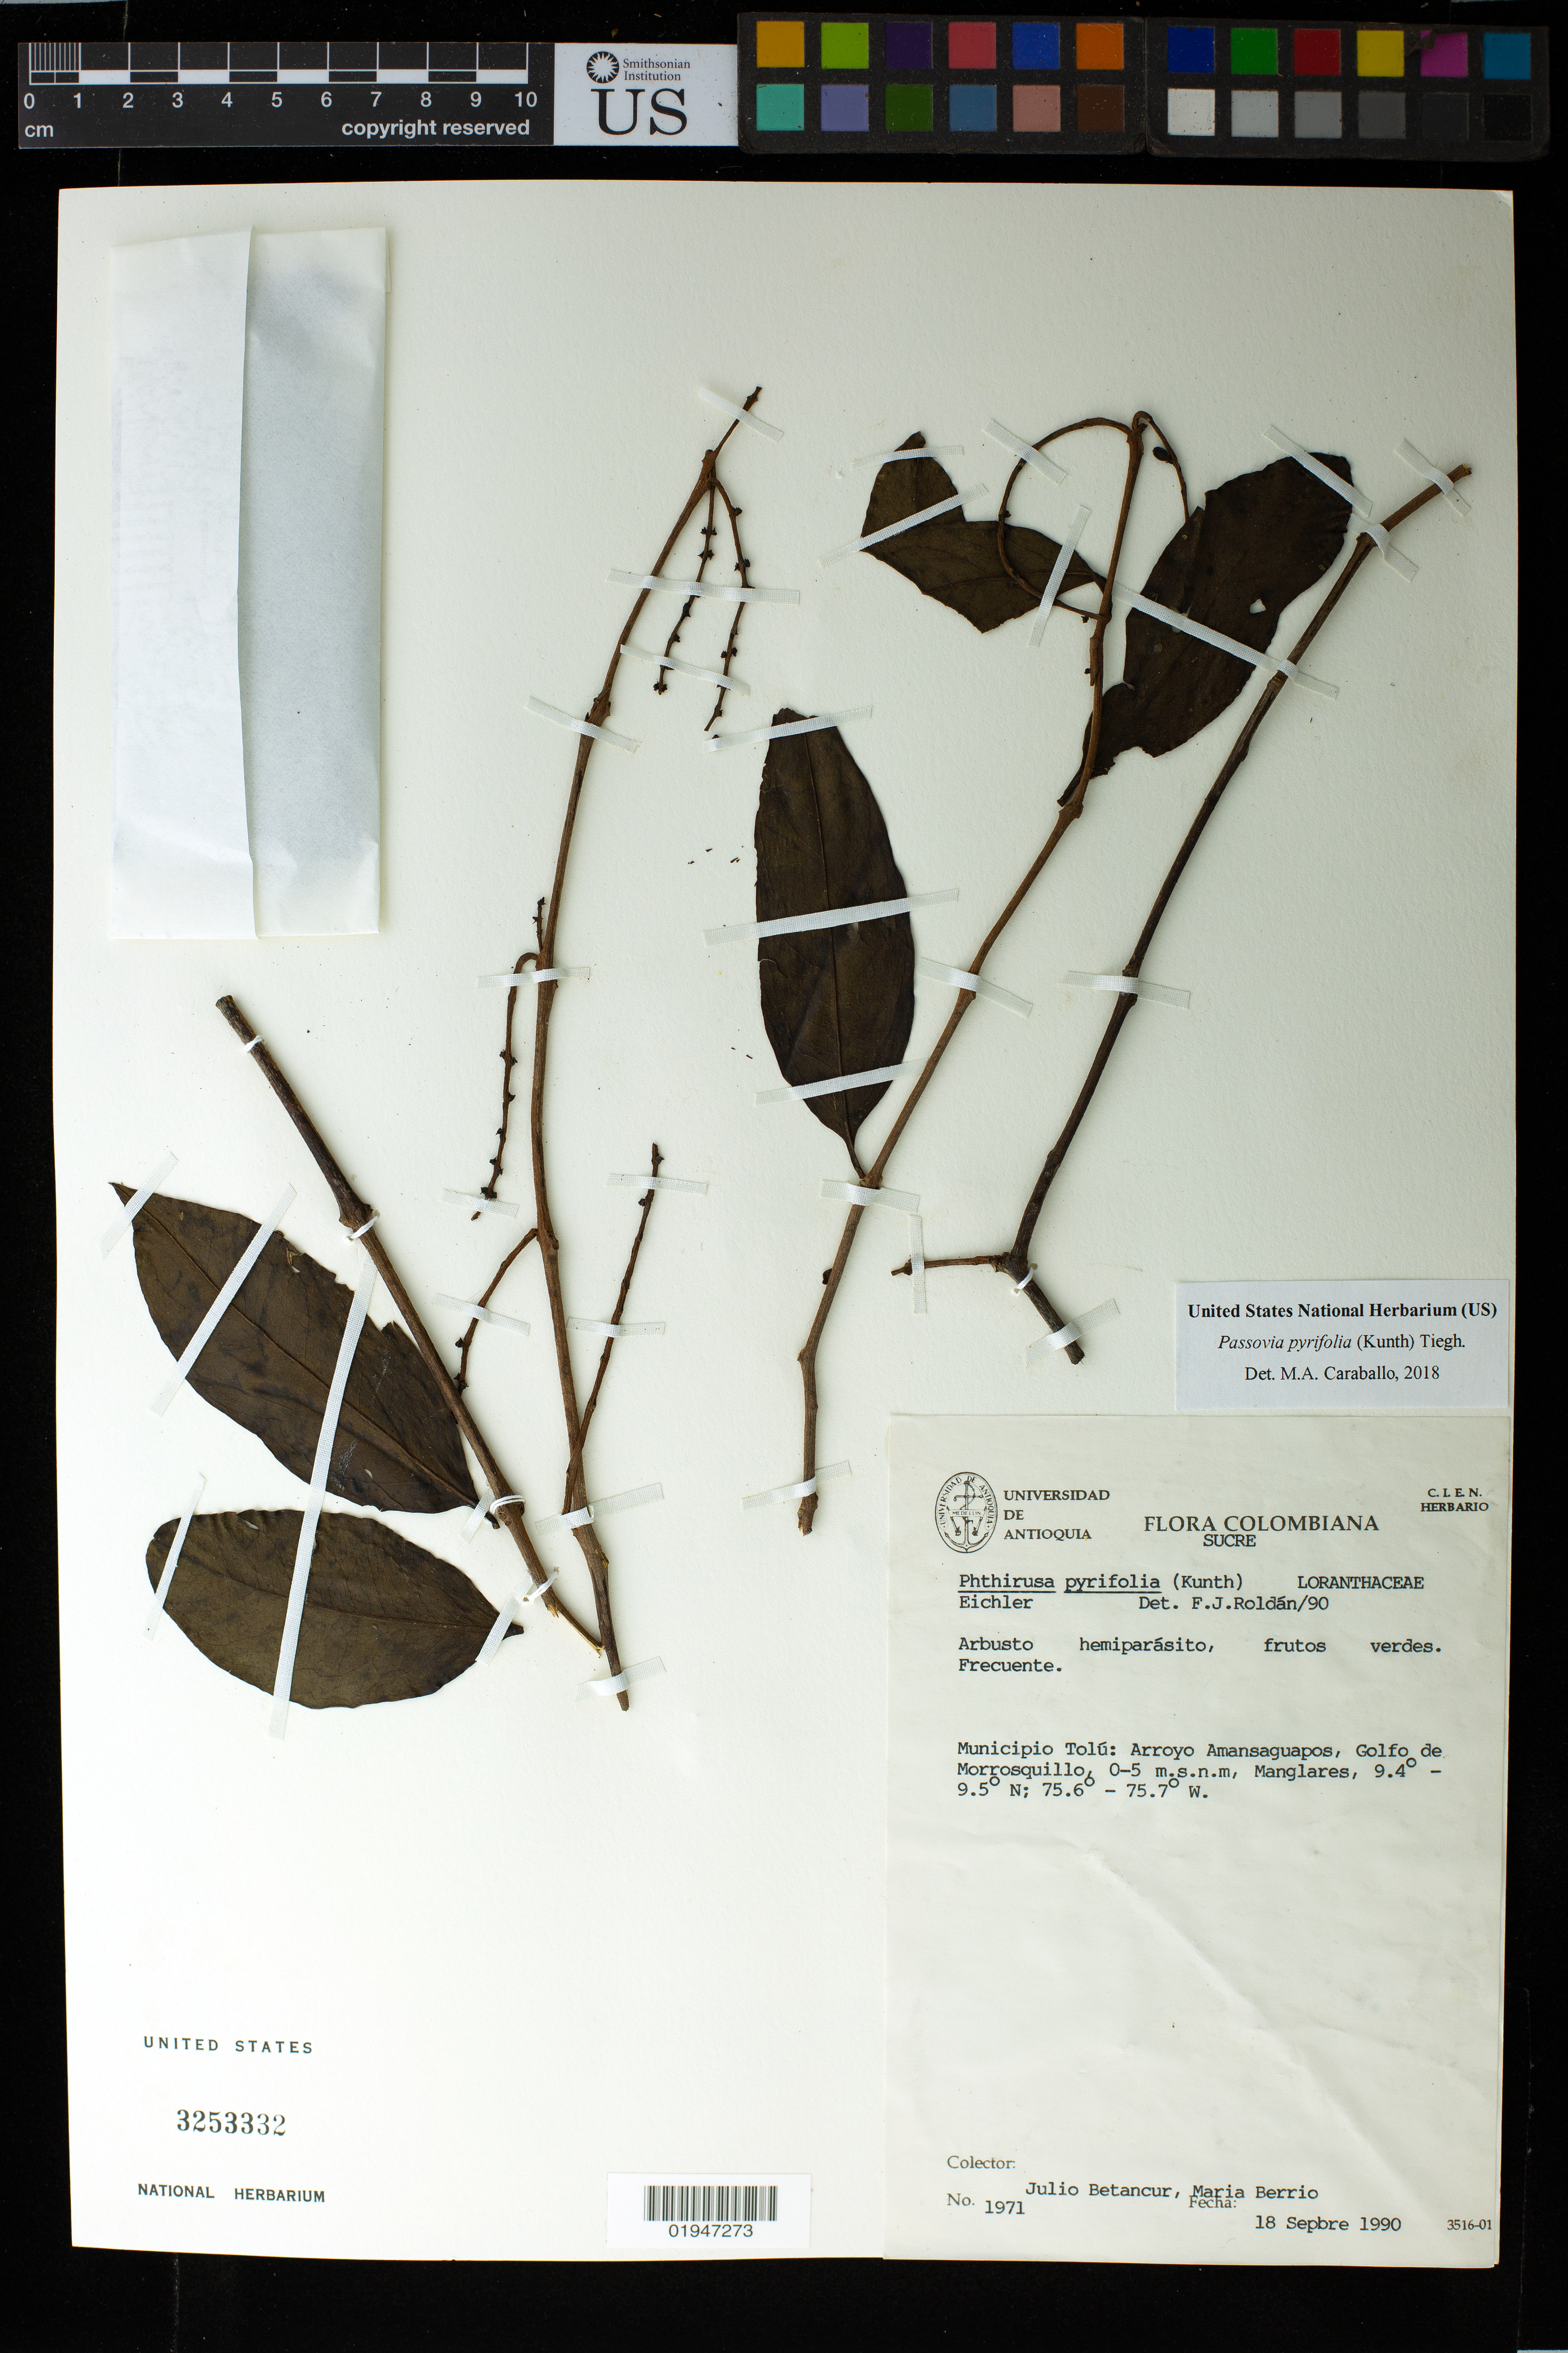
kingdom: Plantae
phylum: Tracheophyta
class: Magnoliopsida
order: Santalales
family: Loranthaceae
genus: Passovia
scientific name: Passovia pyrifolia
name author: (Kunth) Tiegh.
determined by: Caraballo-Ortiz, Marcos A., (MISS), University of Mississippi (UNITED STATES)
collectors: J. C. Betancur & M. Berrio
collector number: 1971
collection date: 1990-09-18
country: Colombia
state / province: Sucre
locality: Municipio Tolú; Arroyo Amansaguapos, Golfo de Morrosquillo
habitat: Manglares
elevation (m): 0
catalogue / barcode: US 3253332